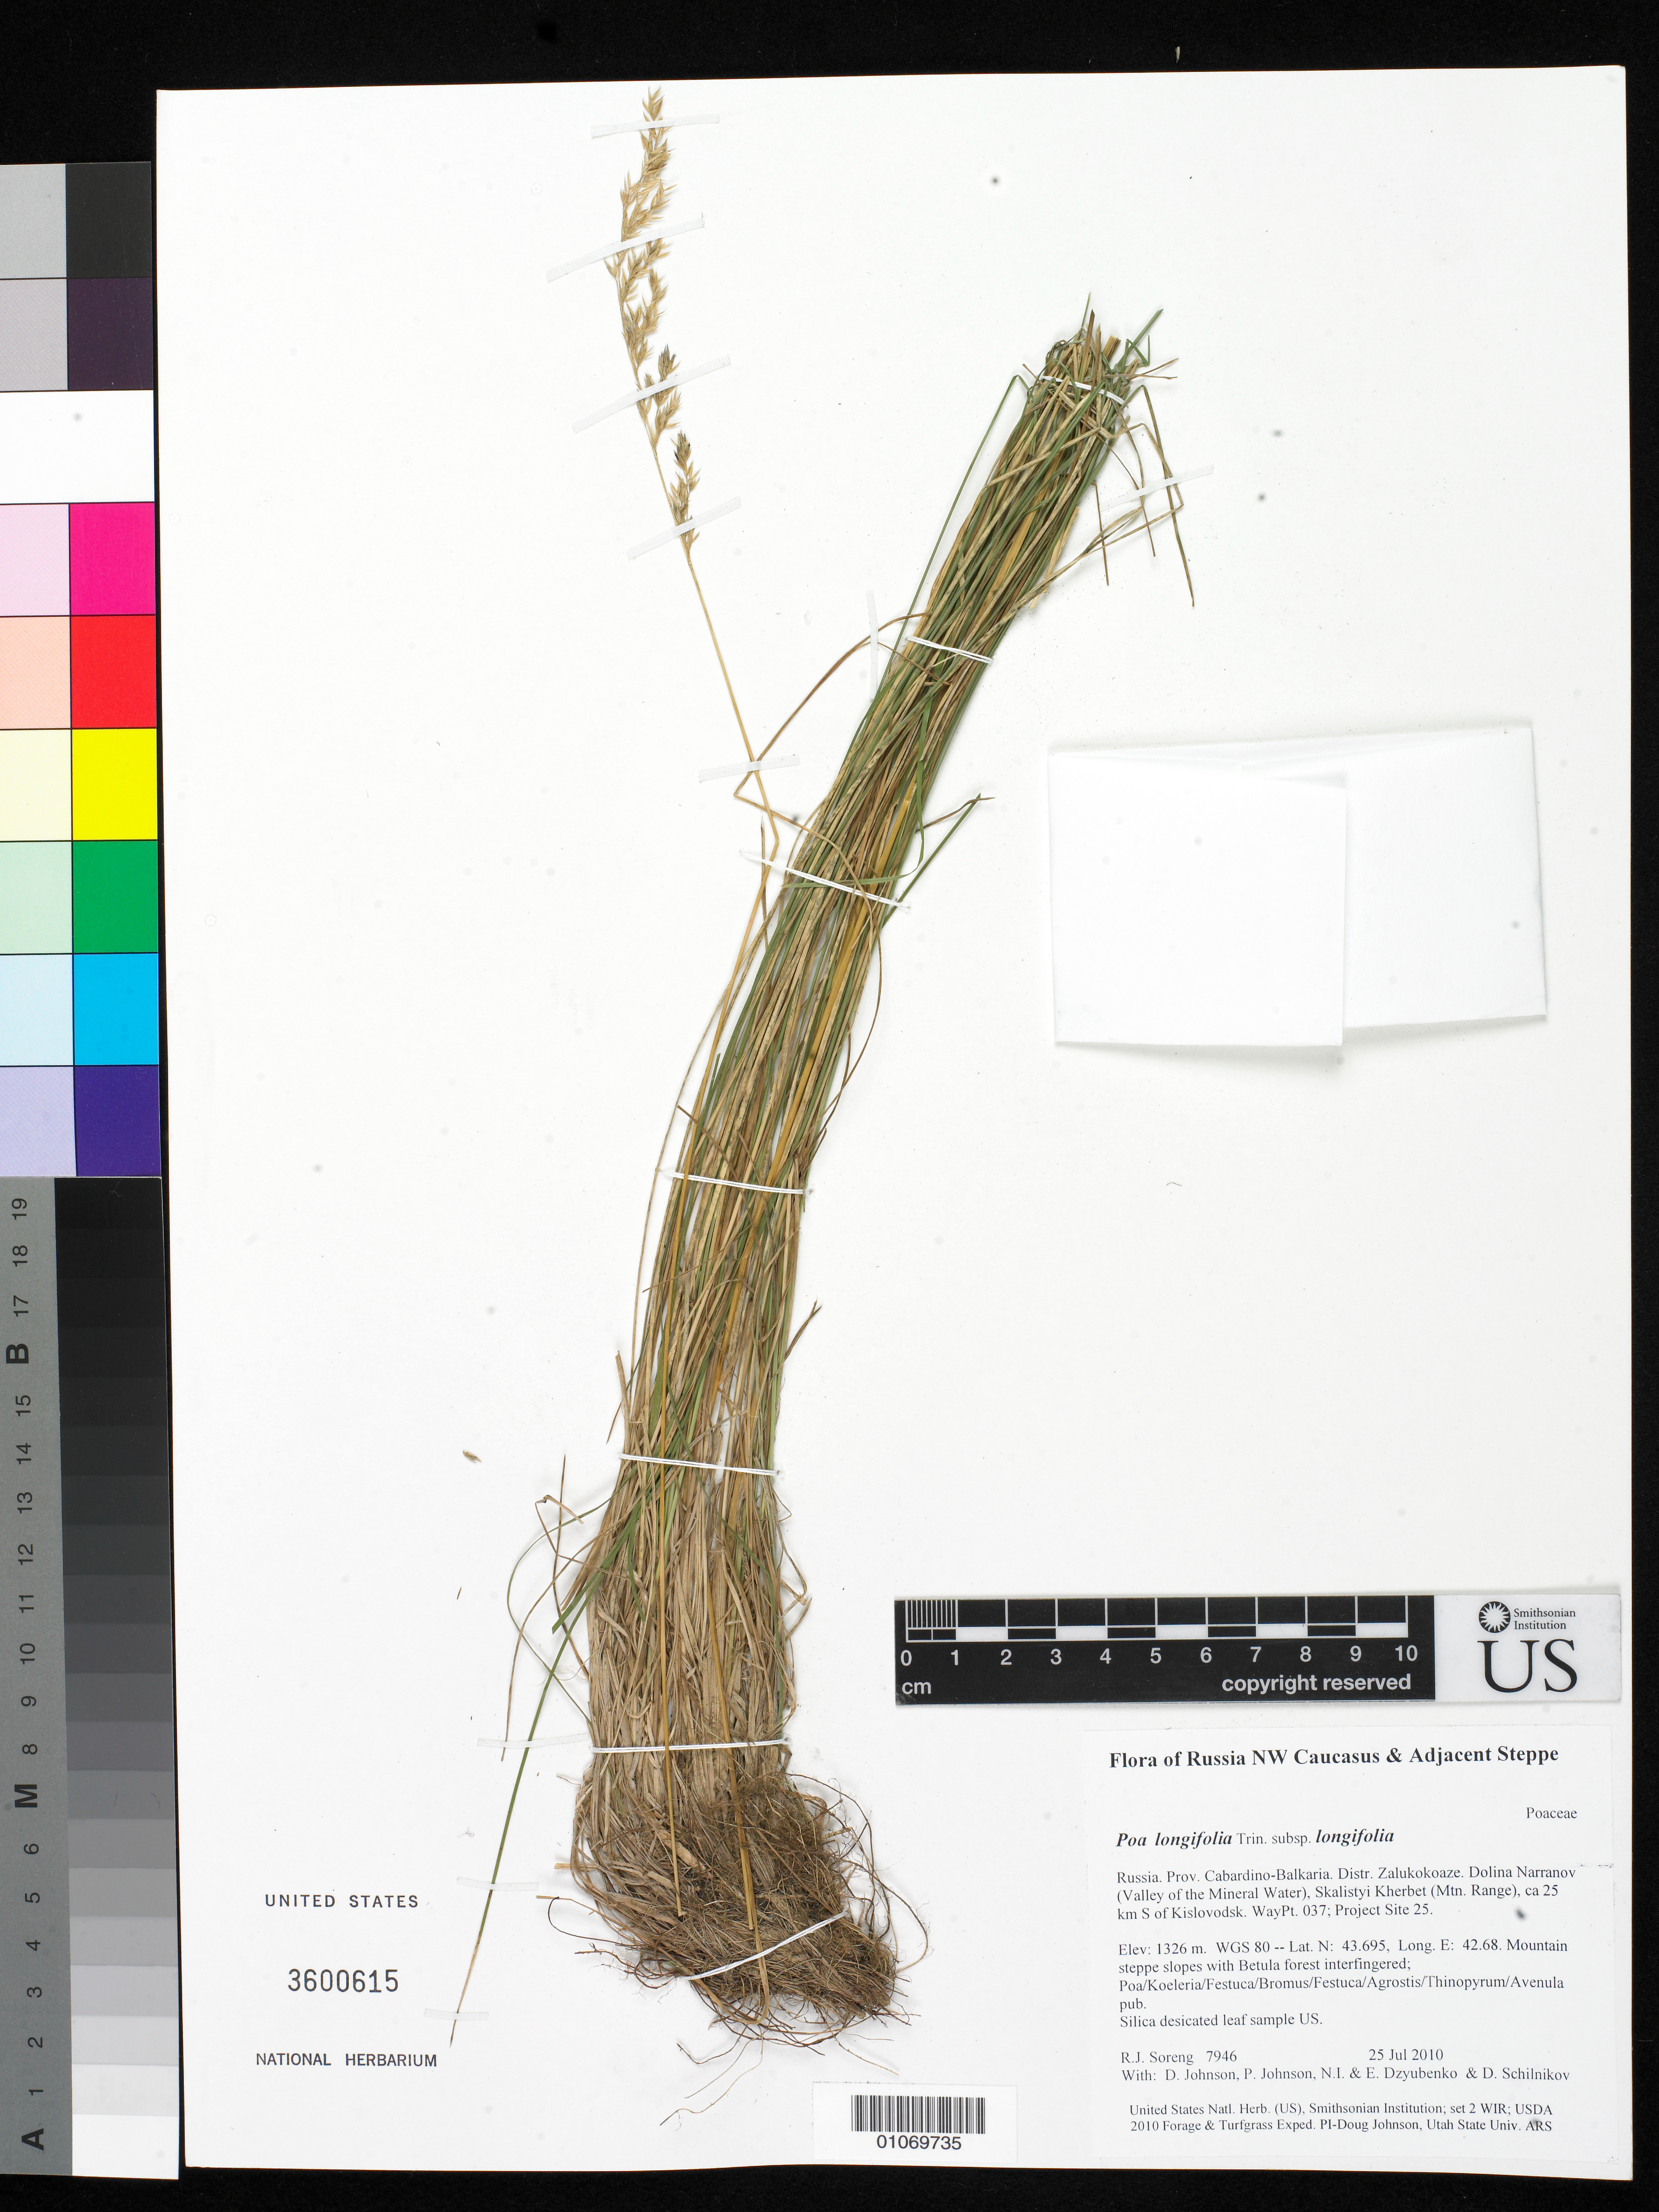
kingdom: Plantae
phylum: Tracheophyta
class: Liliopsida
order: Poales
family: Poaceae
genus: Poa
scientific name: Poa longifolia subsp. longifolia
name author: Trin.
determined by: Soreng, Robert J., Research Associate (BOT), Smithsonian Institution - National Museum of Natural History (UNITED STATES)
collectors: R. J. Soreng, D. Johnson, P. Johnson, N. Dzyubenko, E. Dzyubenko & D. Schilnikov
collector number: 7946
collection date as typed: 25 Jul 2010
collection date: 2010-07-25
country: Russian Federation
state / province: Kabardino-Balkar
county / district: Zalukokoaze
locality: Dolina Narranov (Valley of the Mineral Water), Skalistyi Kherbet (Mtn. Range), ca 25 km S of Kislovodsk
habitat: Mountain steppe slopes with Betula forest interfingered; Poa/Koeleria/Festuca/Bromus/Festuca/Agrostis/Thinopyrum/Avenula pub.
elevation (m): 1326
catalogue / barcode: US 3600615